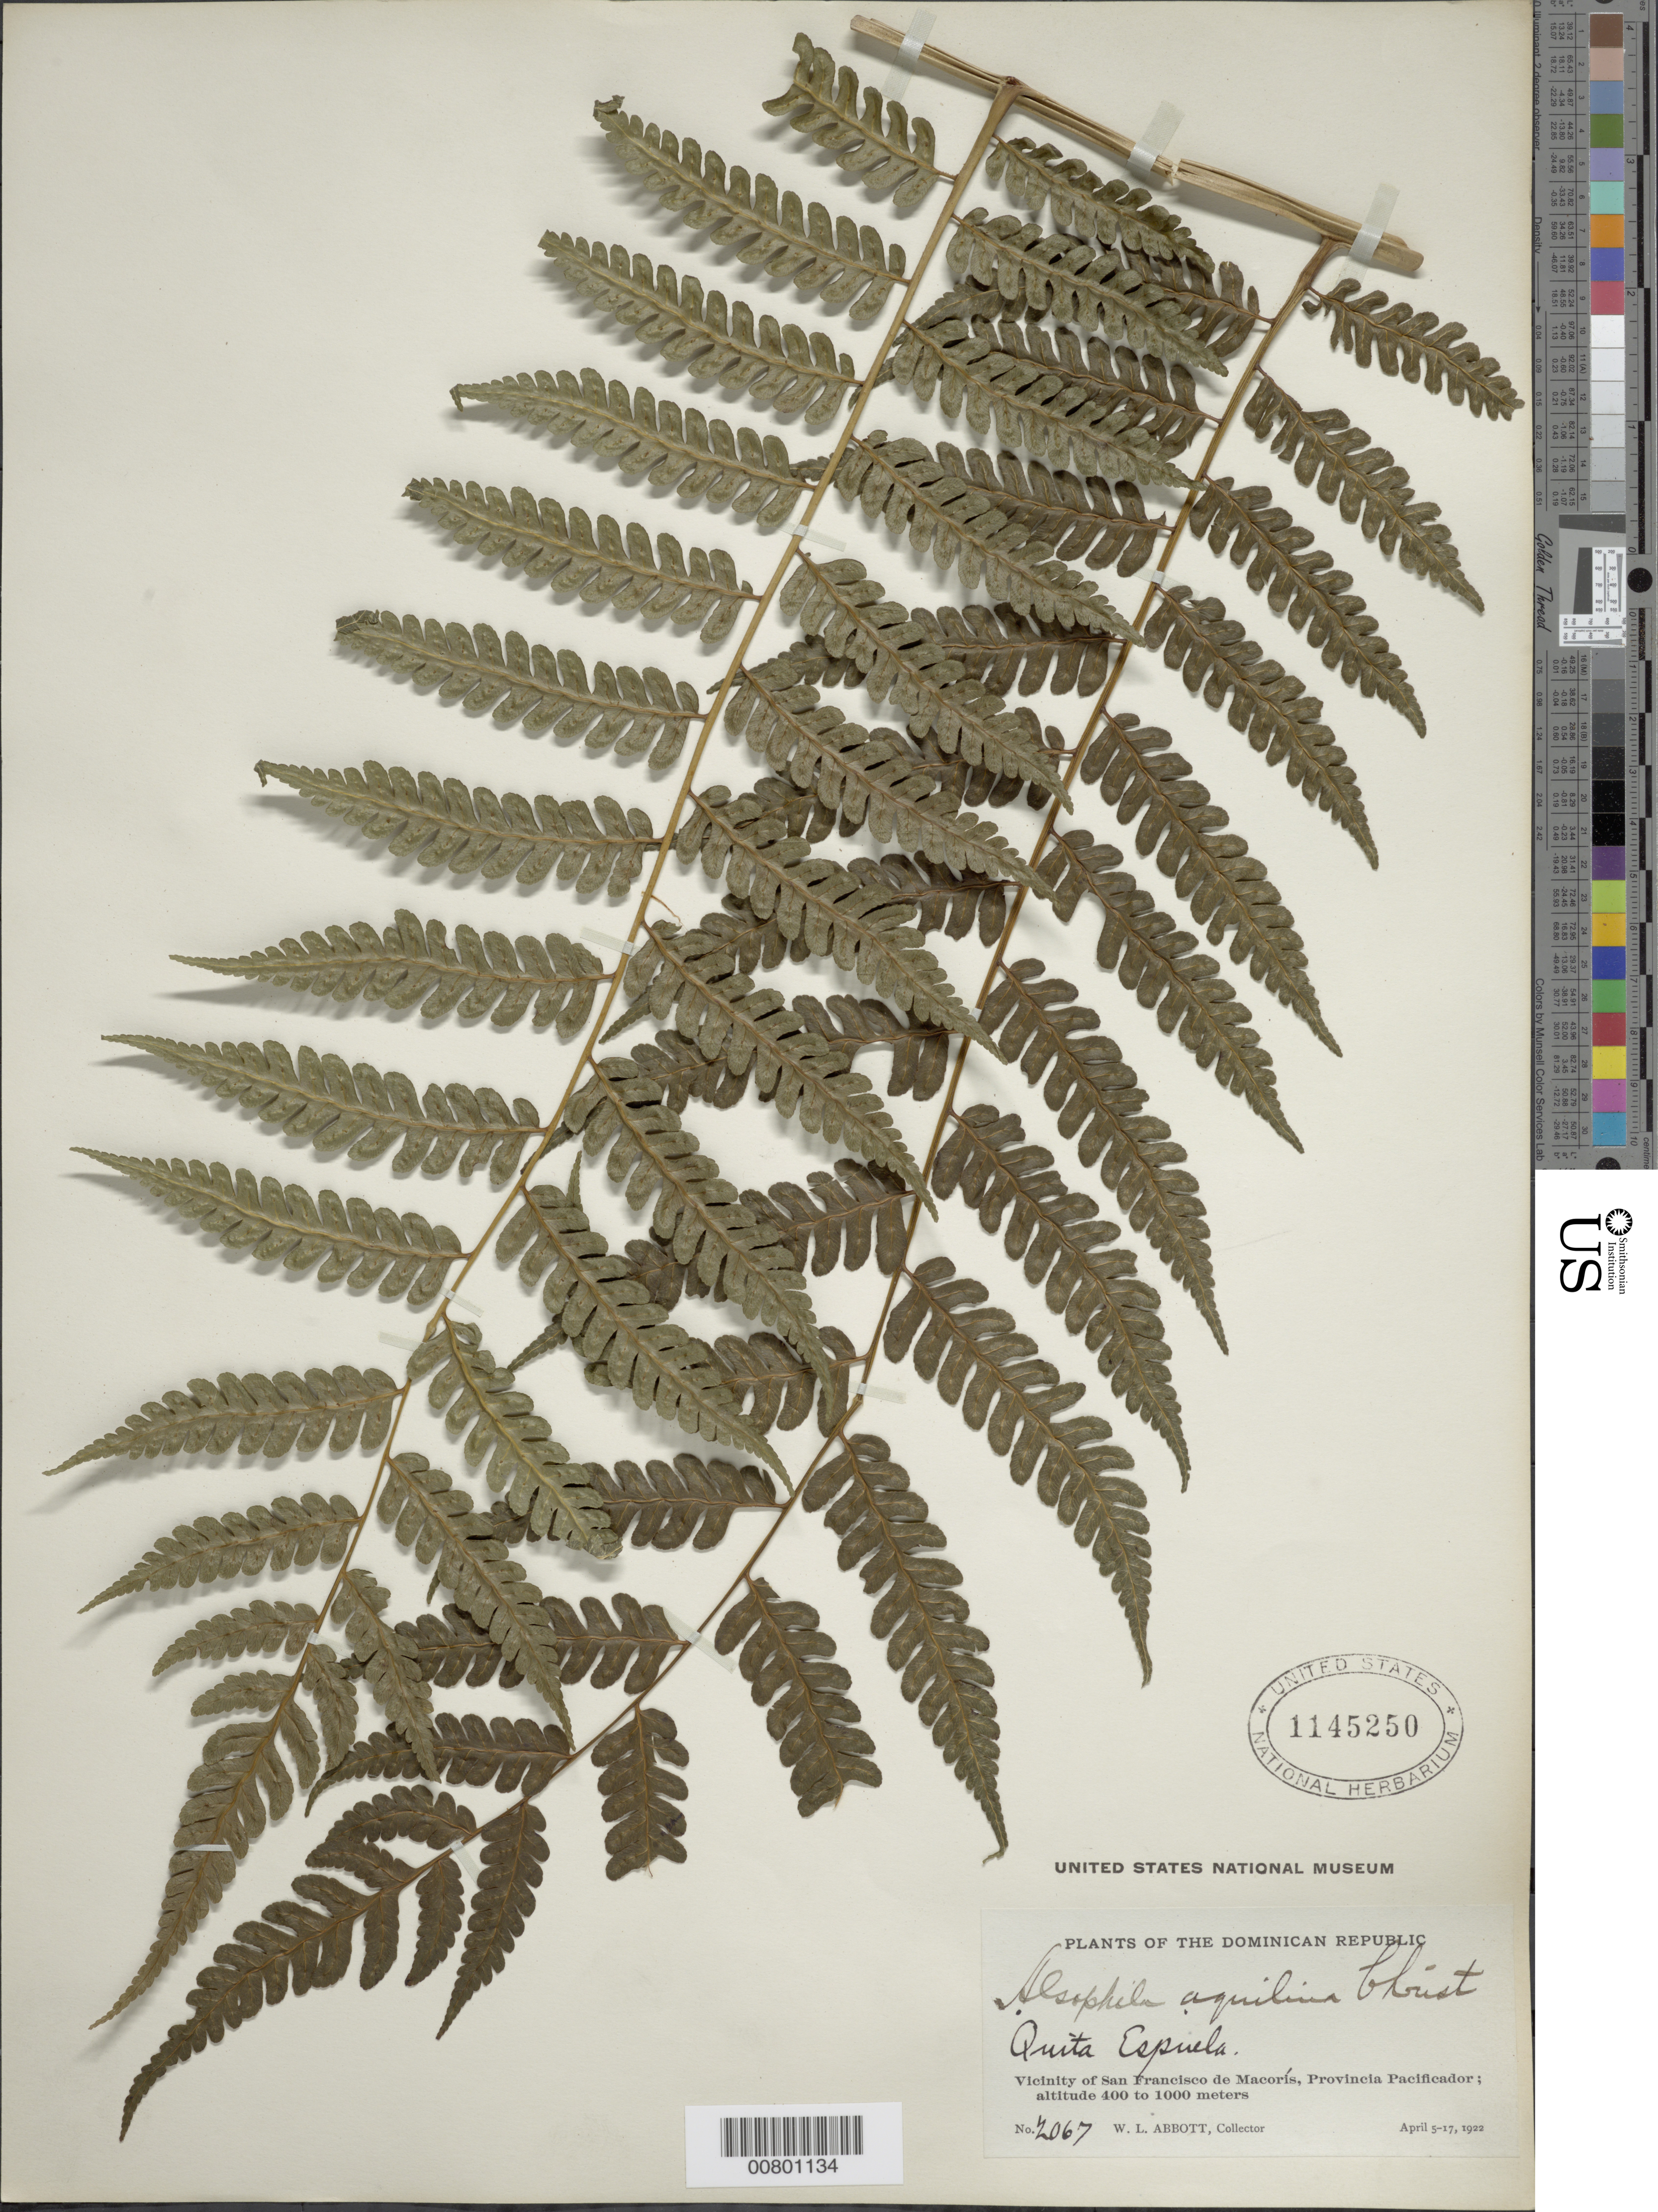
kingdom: Plantae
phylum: Tracheophyta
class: Polypodiopsida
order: Cyatheales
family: Cyatheaceae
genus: Cyathea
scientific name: Cyathea parvula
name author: (Jenman) Domin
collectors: W. L. Abbott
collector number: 2067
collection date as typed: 05 Apr 1922 to 17 Apr 1922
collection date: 1922-04-05/1922-04-17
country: Dominican Republic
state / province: Duarte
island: Hispaniola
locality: San Francisco de Macorís, Quita Espuela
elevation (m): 400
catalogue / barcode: US 1145250